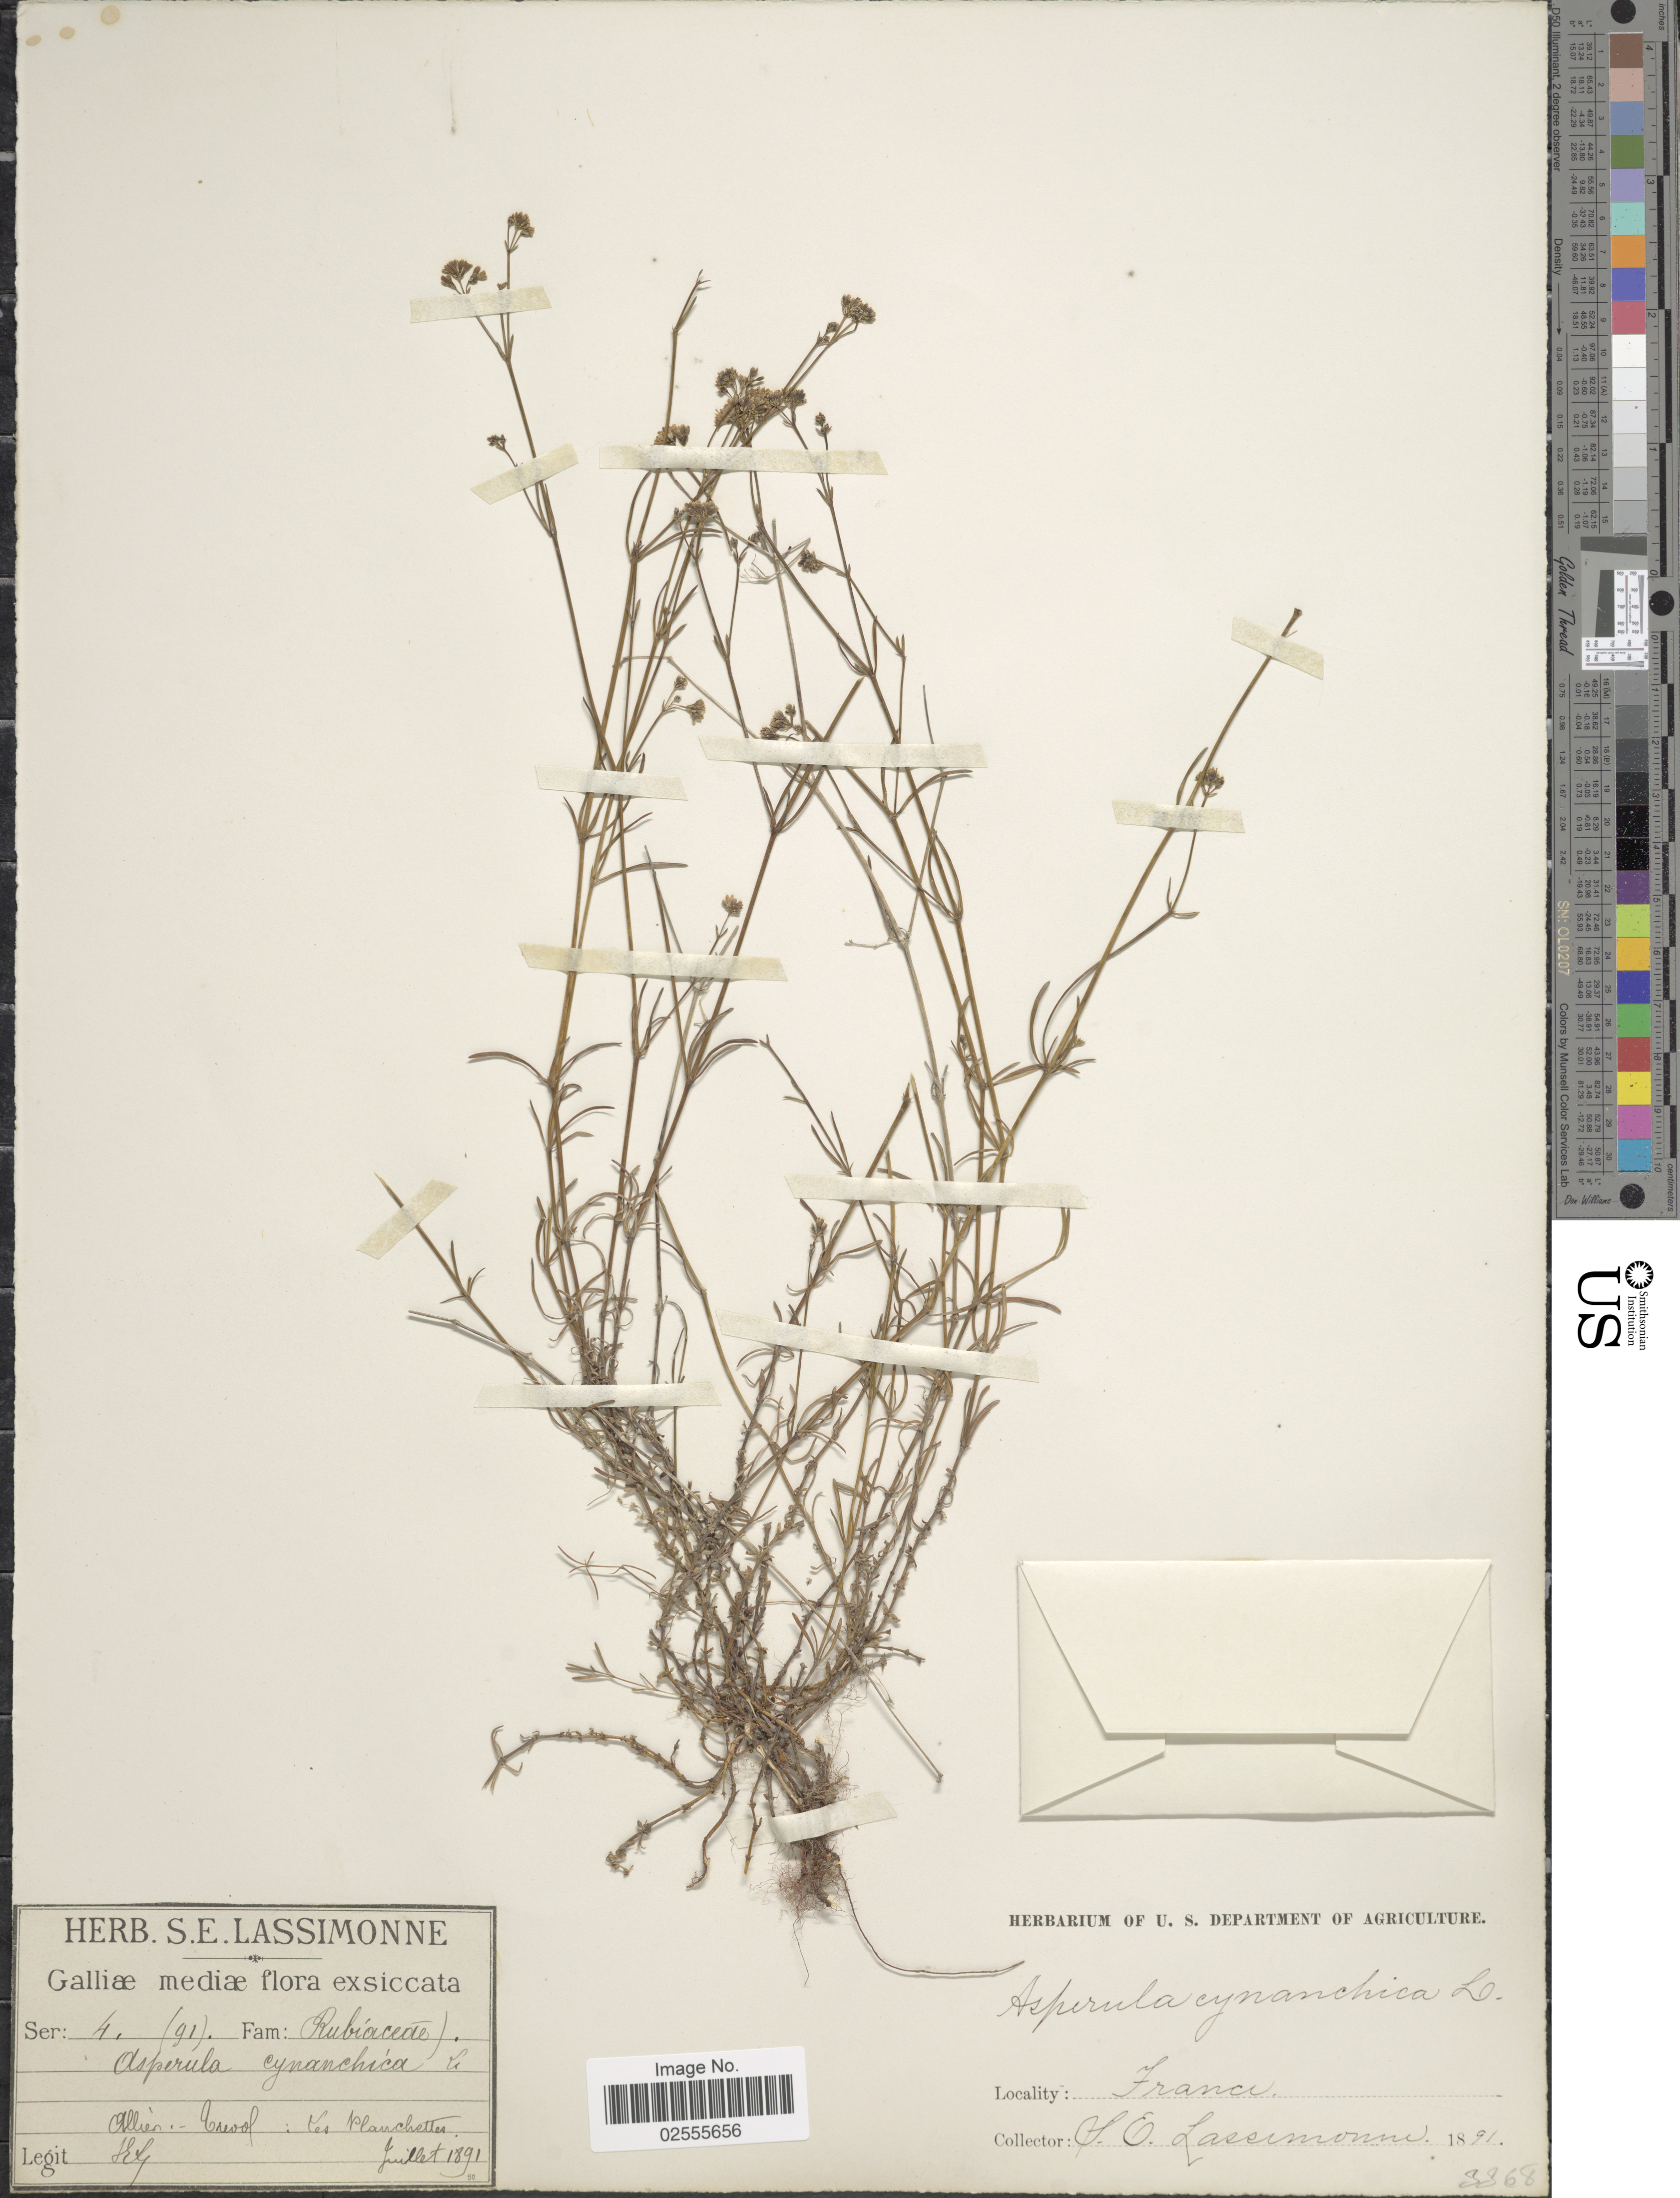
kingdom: Plantae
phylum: Tracheophyta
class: Magnoliopsida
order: Gentianales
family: Rubiaceae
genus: Asperula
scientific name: Asperula cynanchica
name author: L.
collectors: S. Lassimonne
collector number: Ser. 4 (91)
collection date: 1891-07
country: France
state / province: Auvergne-Rhône-Alpes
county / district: Allier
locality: Galliae mediae, Allier-Trevol: Les Planchettes